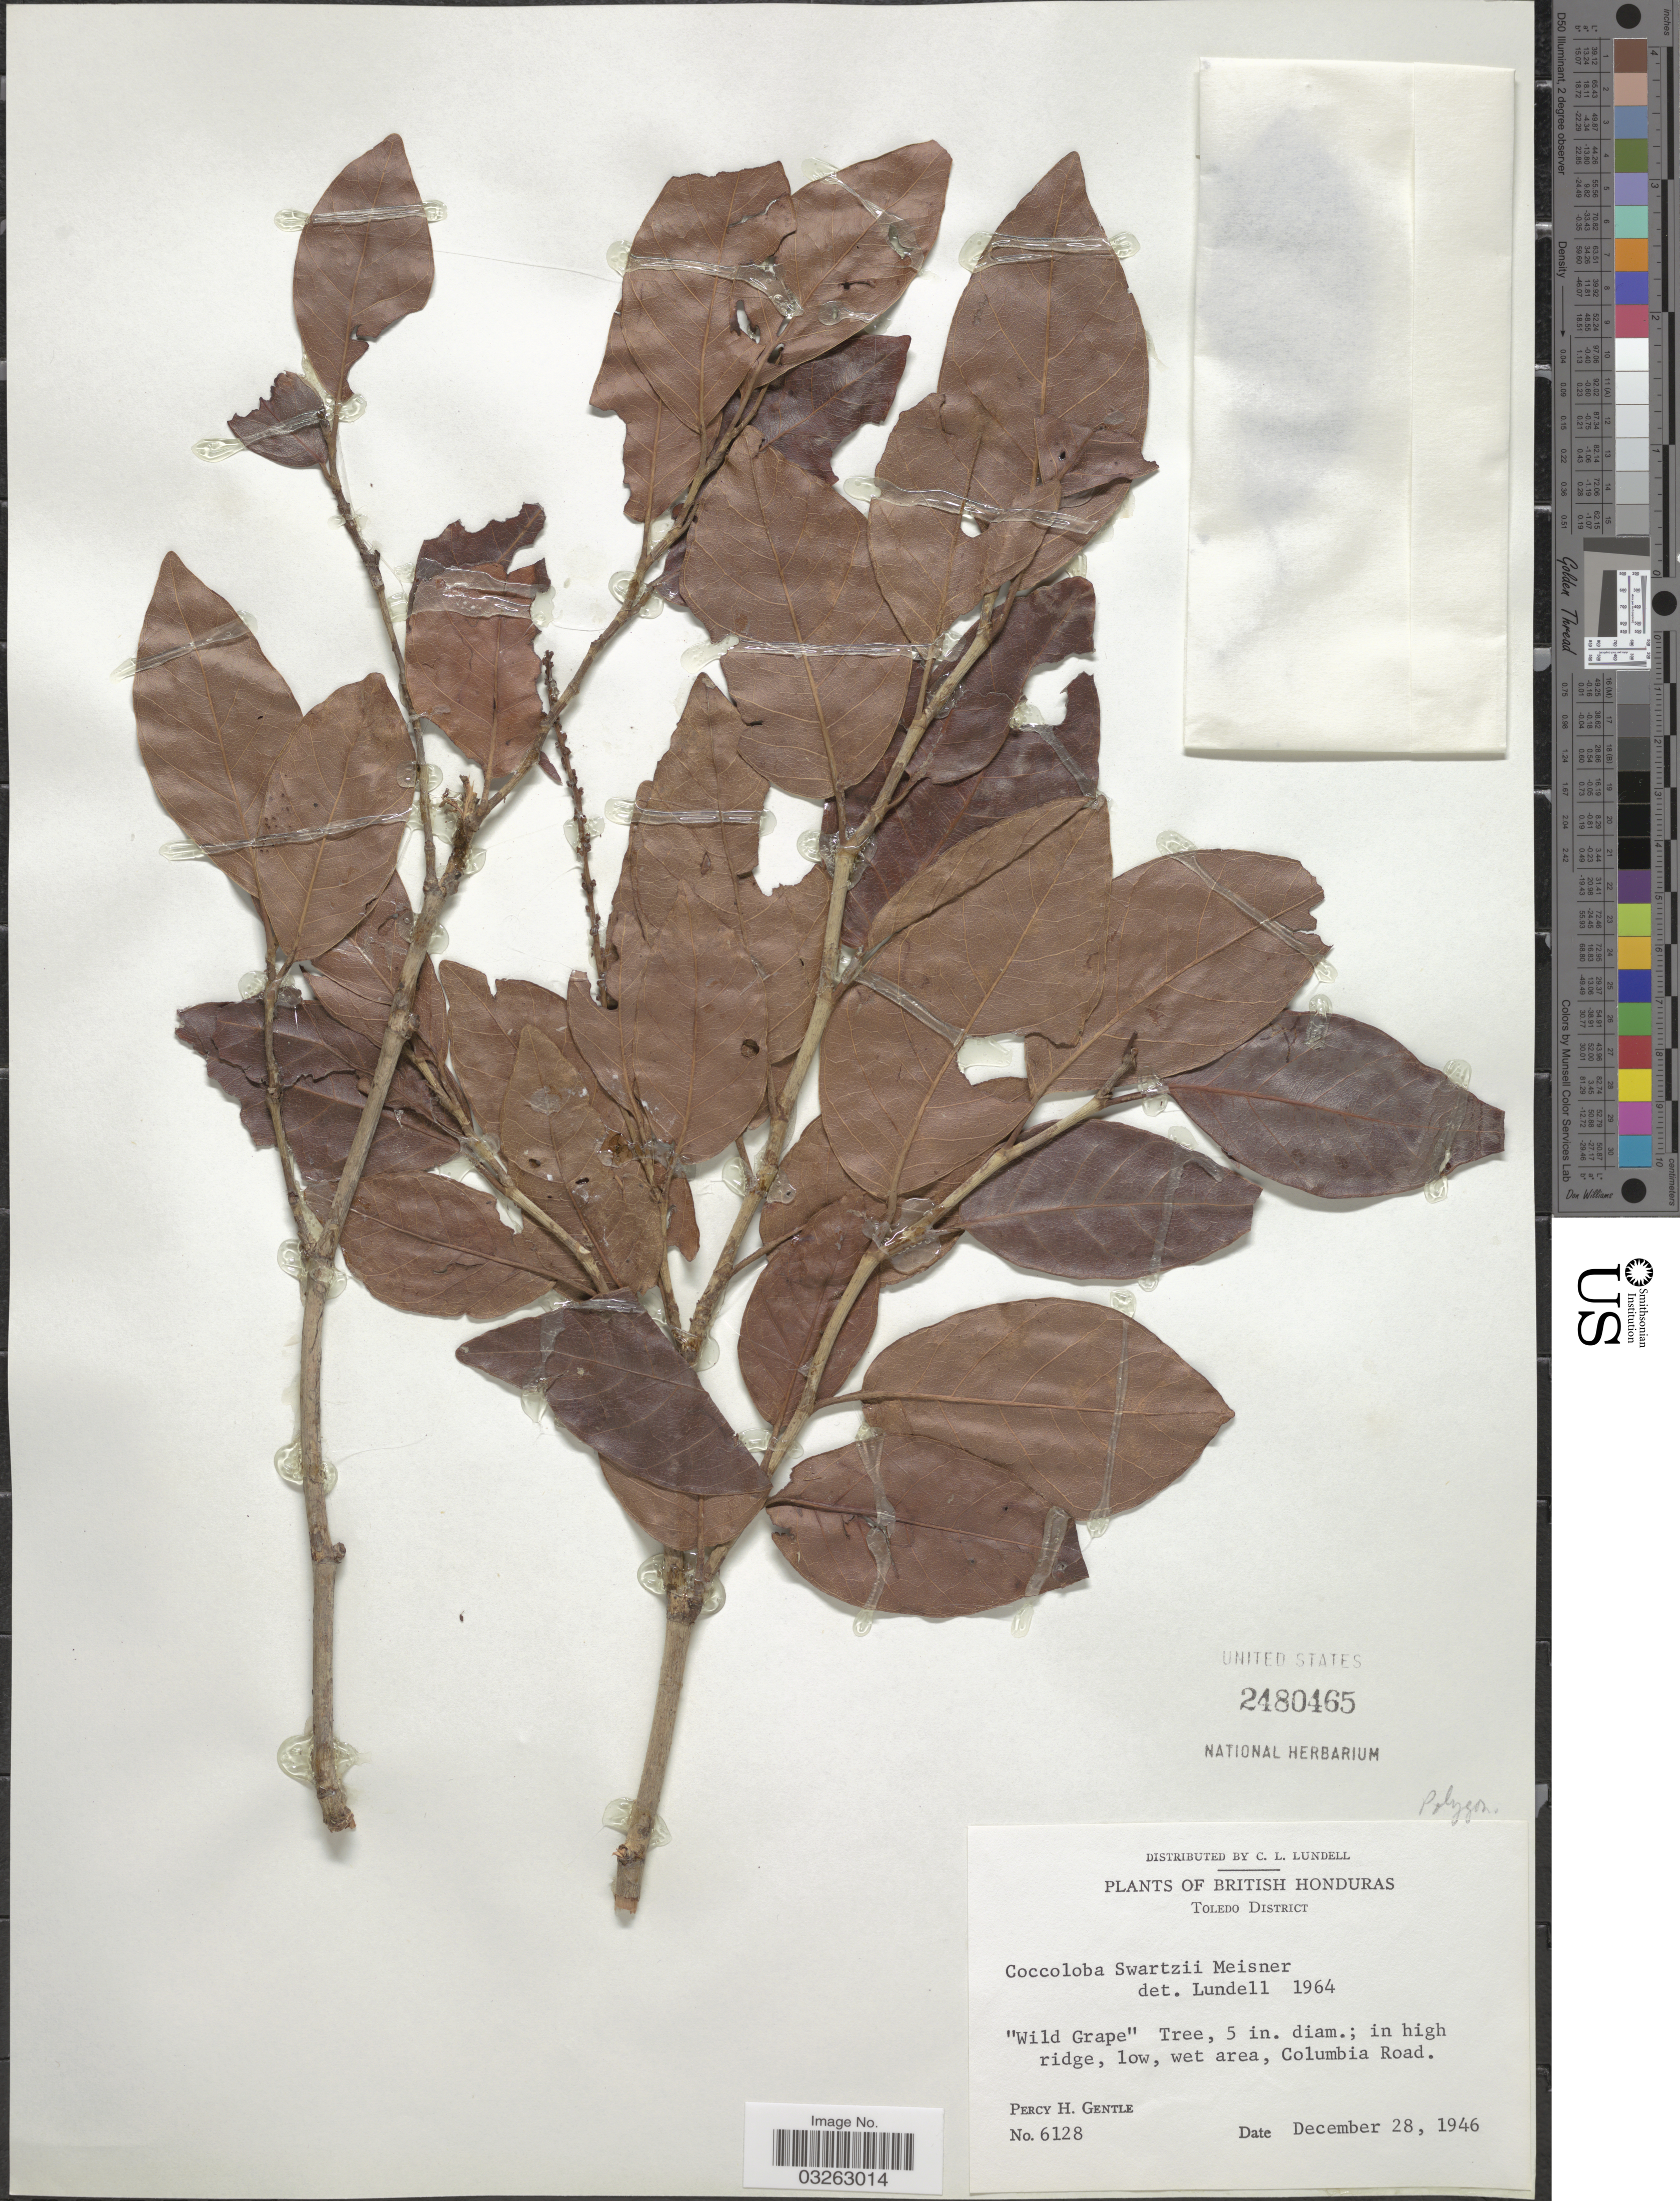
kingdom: Plantae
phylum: Tracheophyta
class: Magnoliopsida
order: Caryophyllales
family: Polygonaceae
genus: Coccoloba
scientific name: Coccoloba swartzii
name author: Meisn.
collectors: P. H. Gentle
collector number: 6128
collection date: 1946-12-28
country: Belize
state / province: Toledo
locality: British Honduras, Toledo District, Columbia Road.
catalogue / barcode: US 2480465